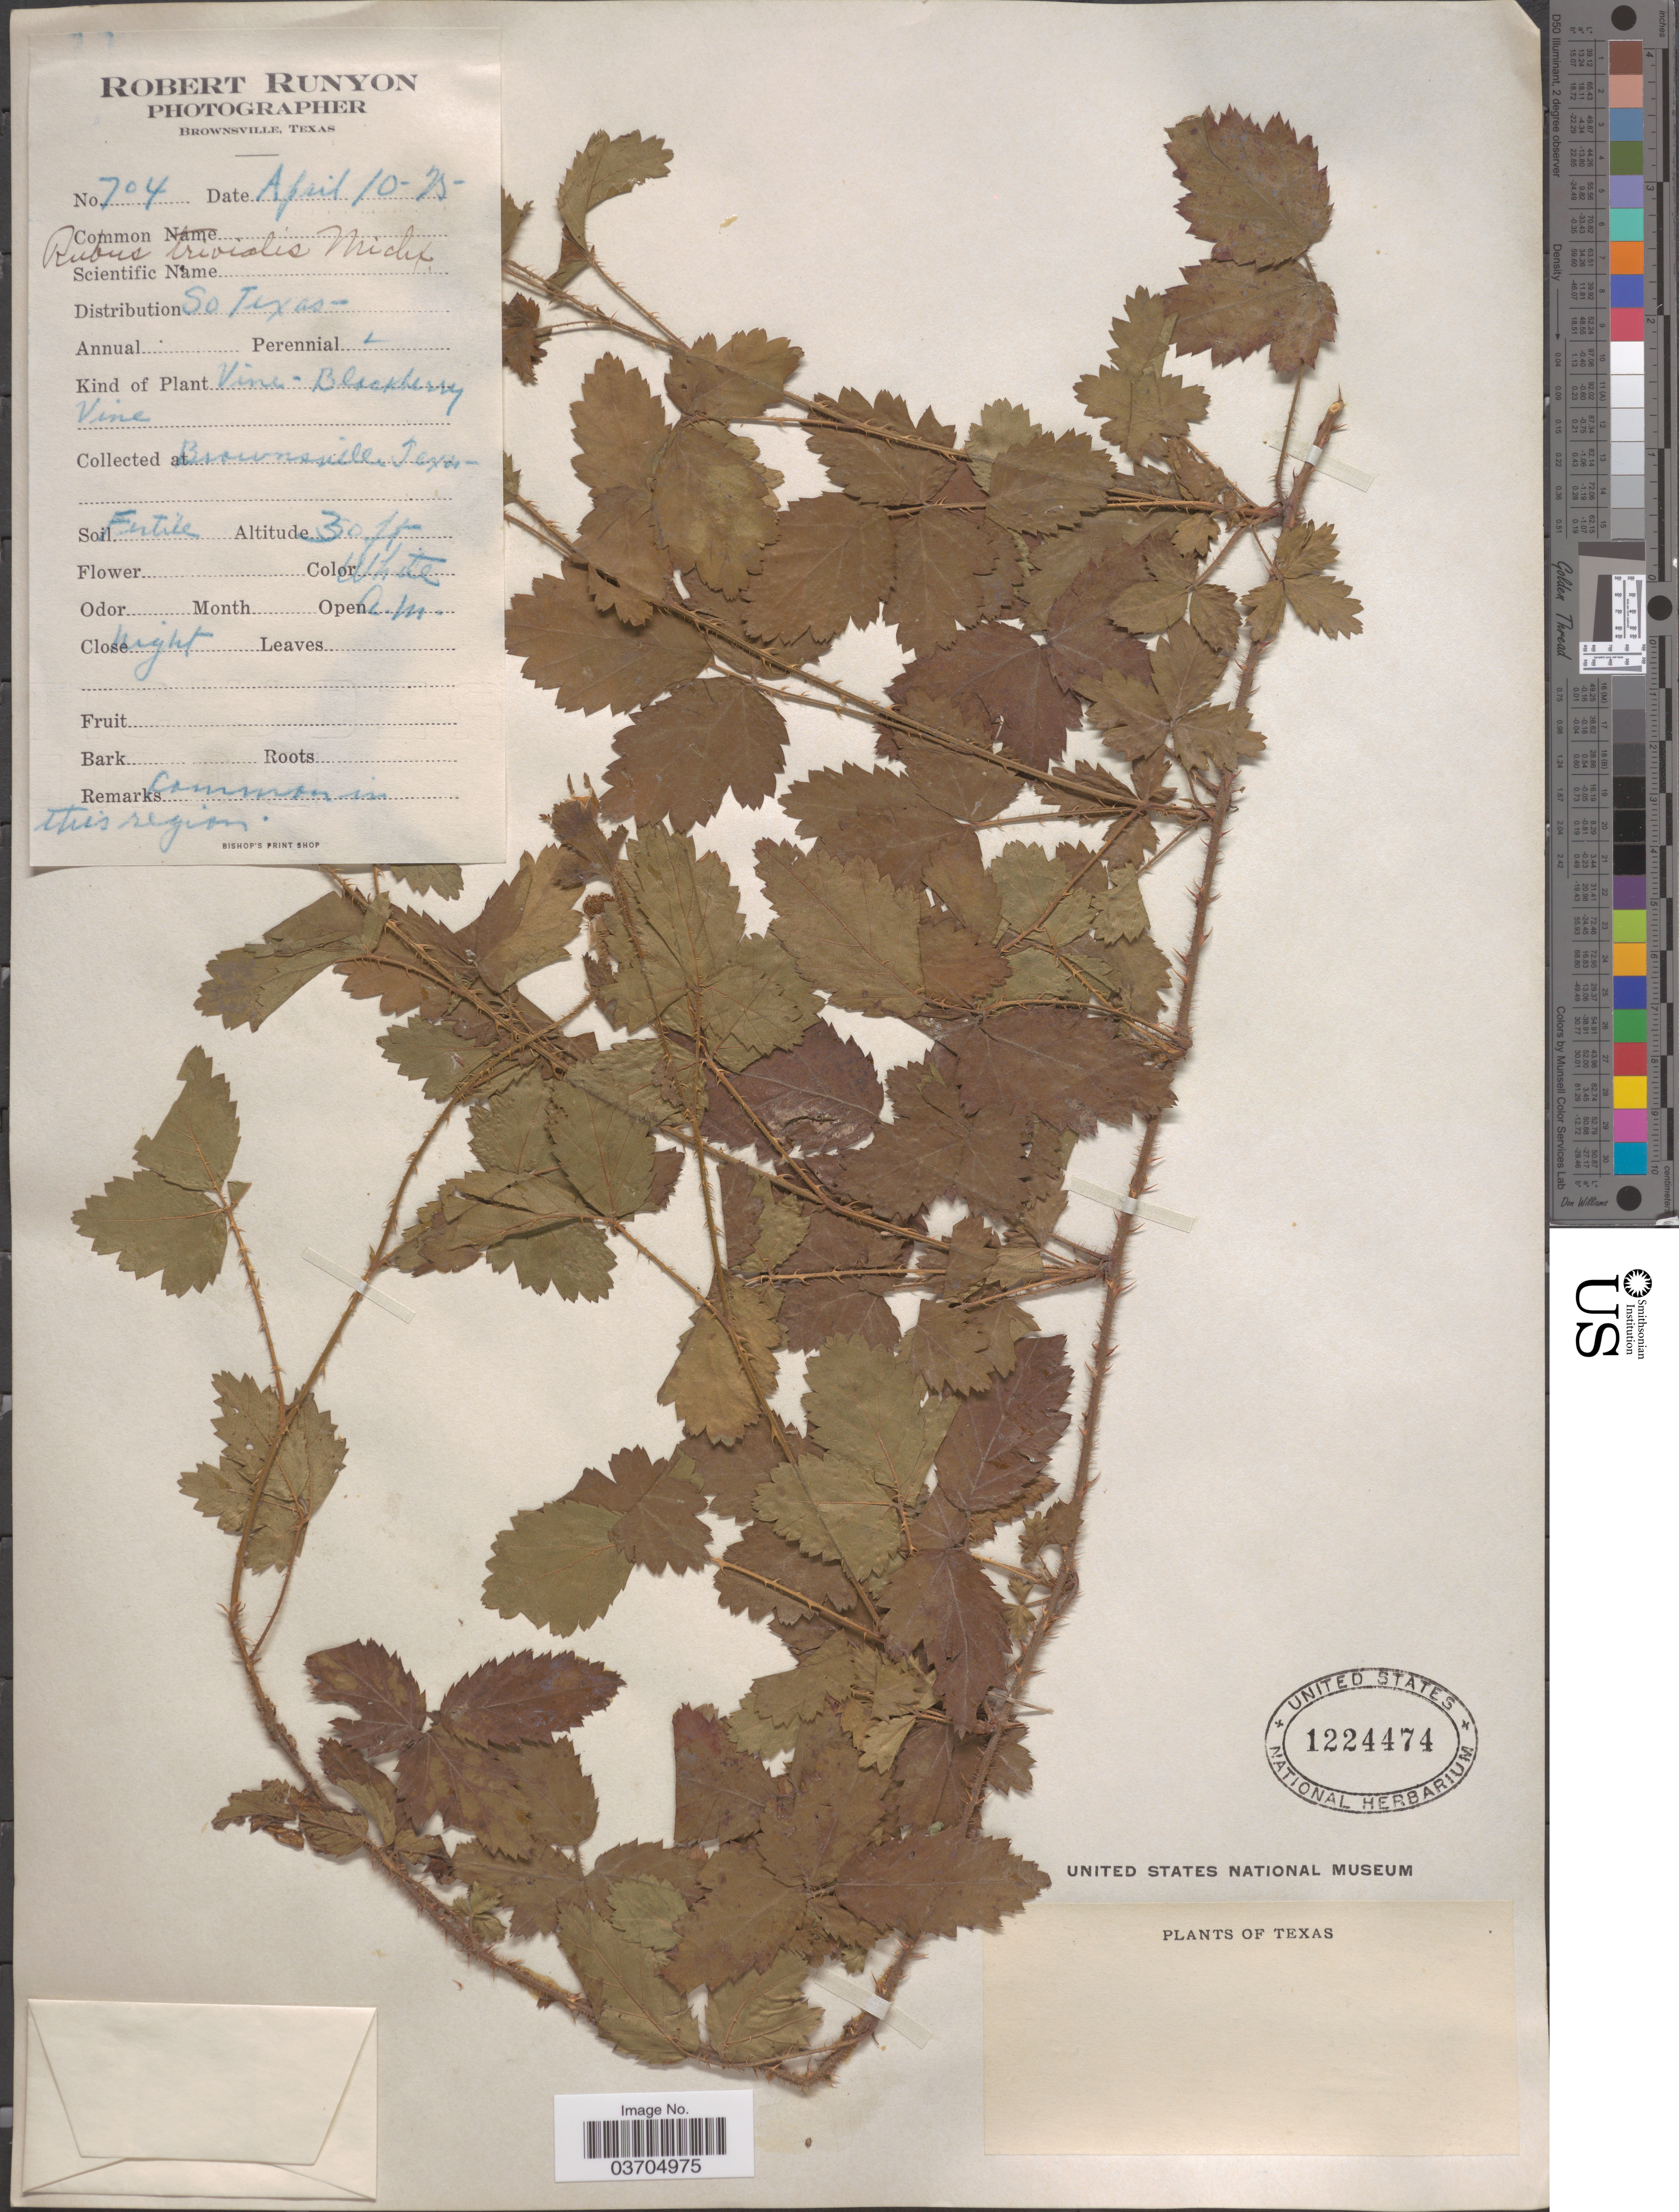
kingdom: Plantae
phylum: Tracheophyta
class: Magnoliopsida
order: Rosales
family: Rosaceae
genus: Rubus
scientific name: Rubus procumbens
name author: Muhl.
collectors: R. Runyon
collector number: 704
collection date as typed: Transcribed d/m/y: 10/4/75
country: United States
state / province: Texas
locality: Brownsville.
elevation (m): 9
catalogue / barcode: US 1224474